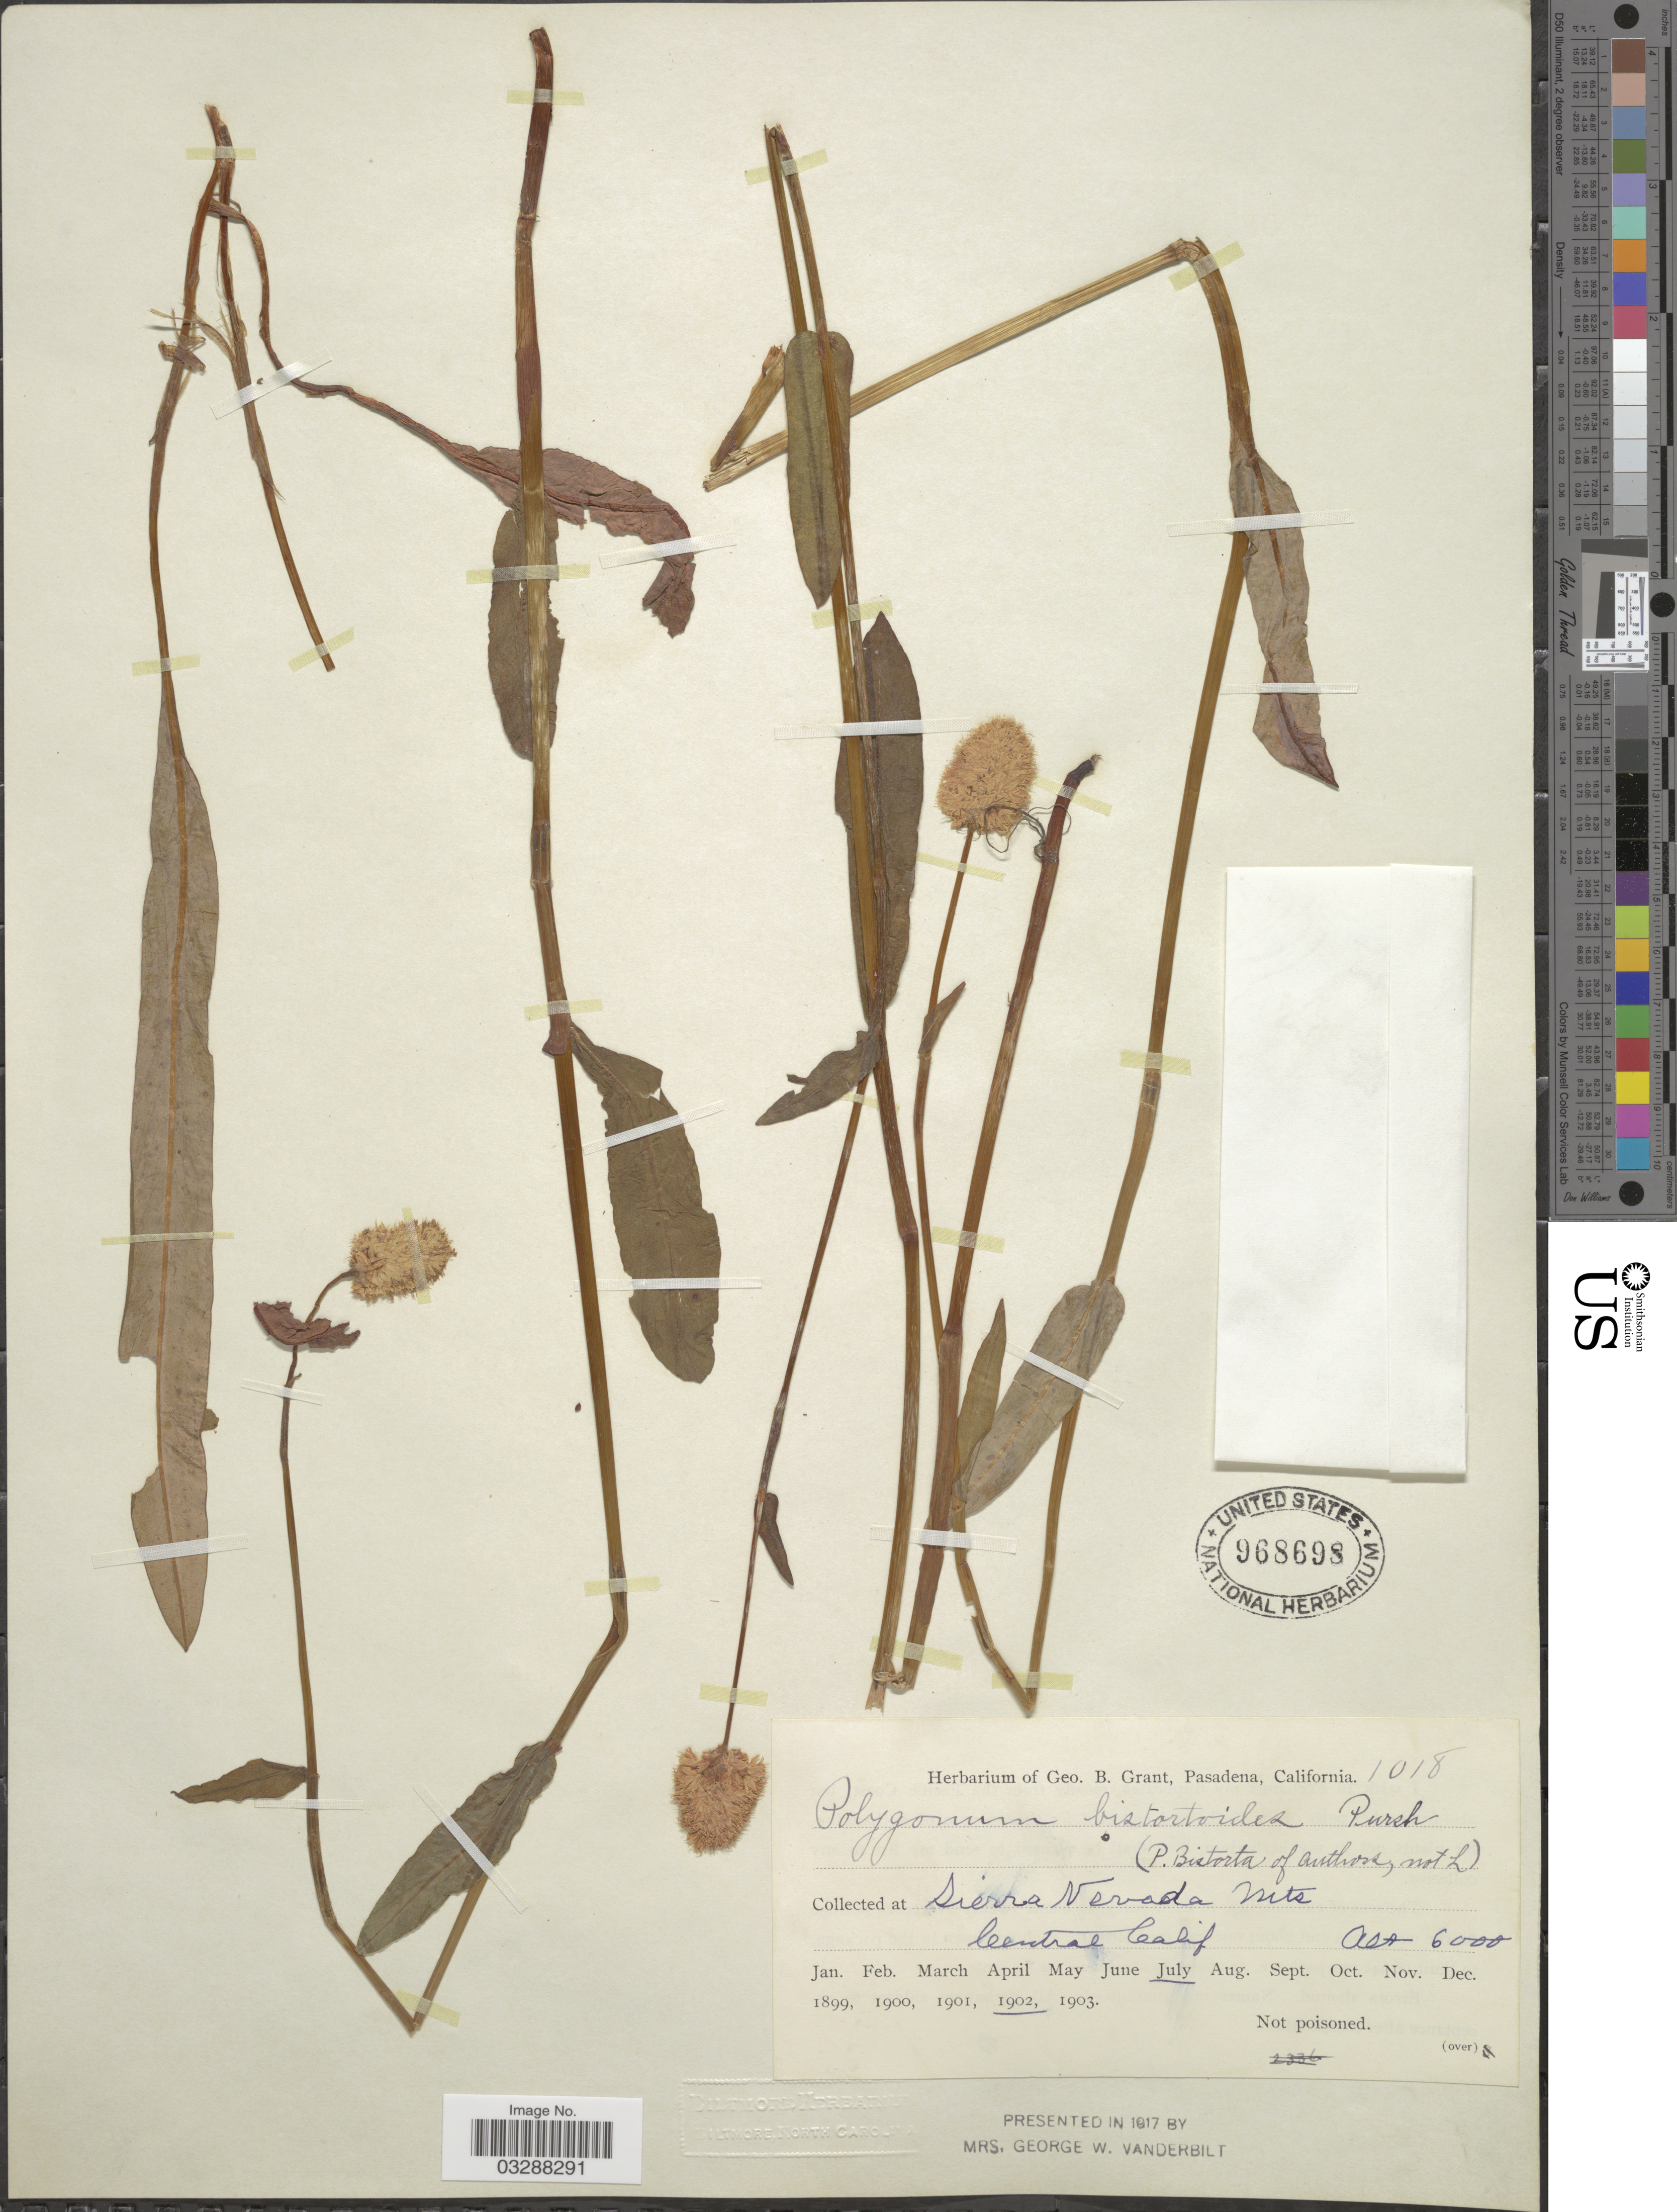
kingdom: Plantae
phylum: Tracheophyta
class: Magnoliopsida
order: Caryophyllales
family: Polygonaceae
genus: Bistorta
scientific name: Bistorta bistortoides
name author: (Pursh) Small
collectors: ex herb. Geo. B. Grant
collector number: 1018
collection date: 1902-07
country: United States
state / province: California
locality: Sierra Nevada Mts., Central Calif.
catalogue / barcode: US 968698